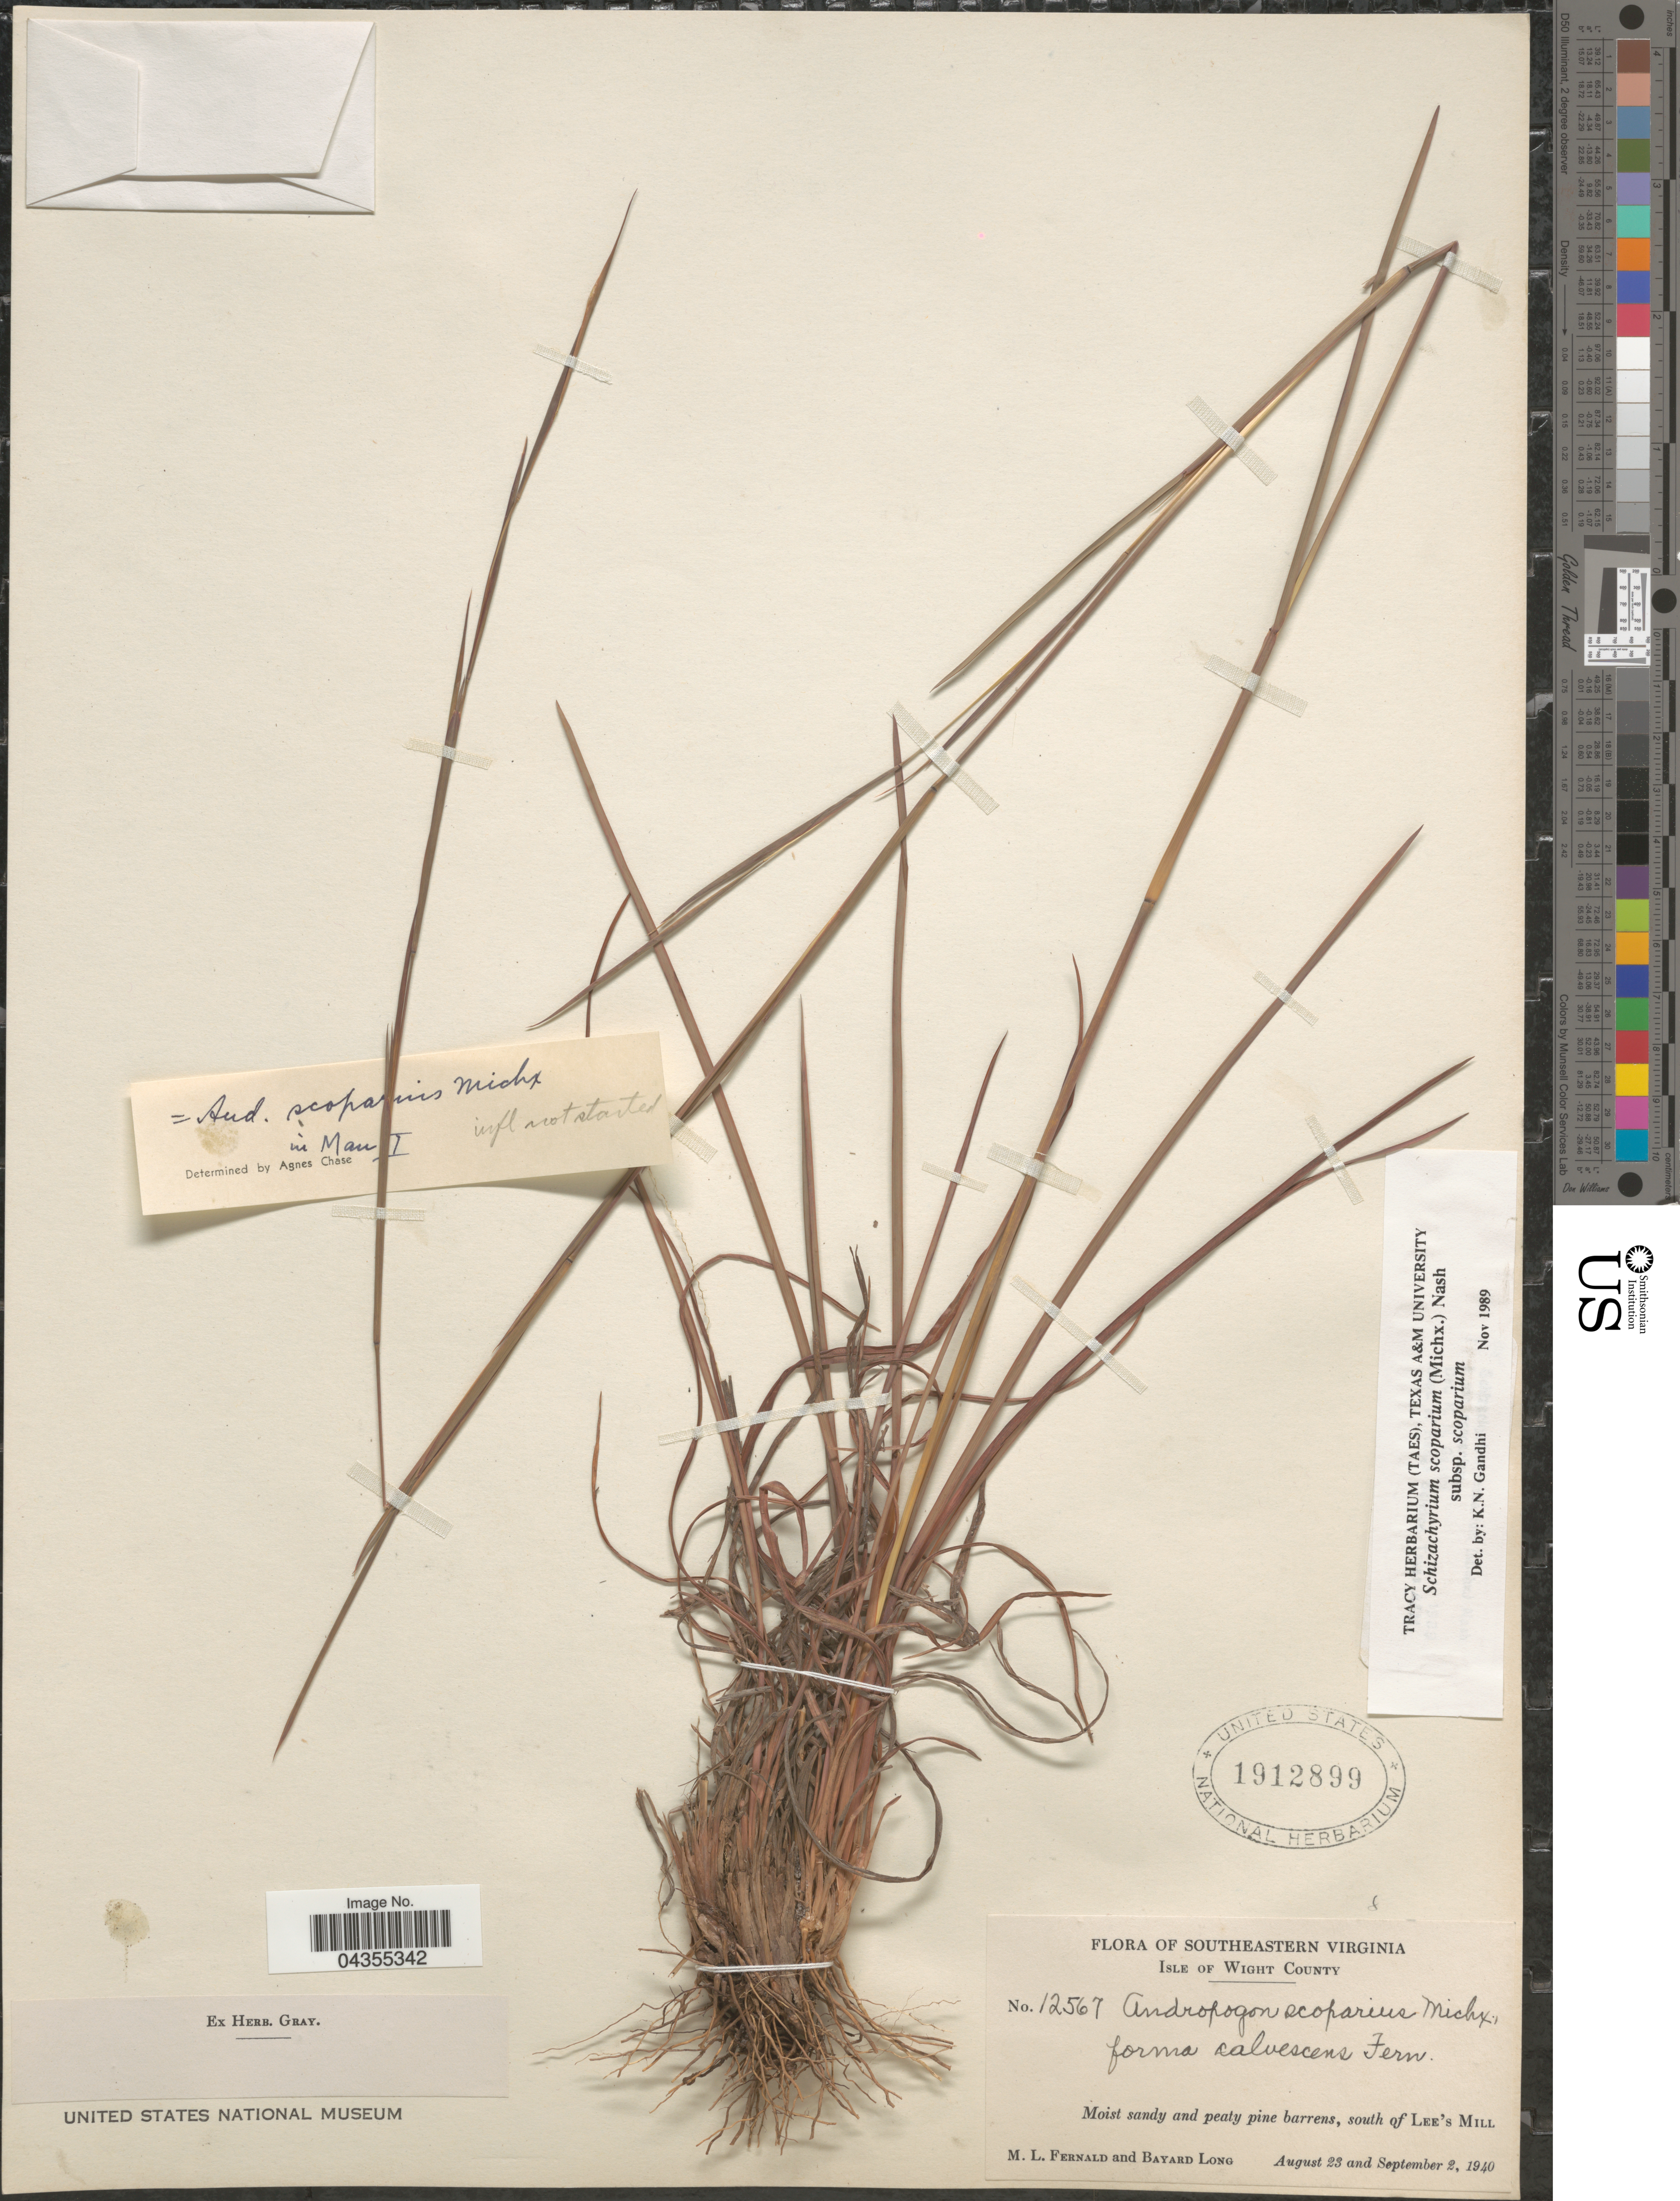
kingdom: Plantae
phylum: Tracheophyta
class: Liliopsida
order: Poales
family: Poaceae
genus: Schizachyrium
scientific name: Schizachyrium scoparium var. scoparium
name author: (Michx.) Nash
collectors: M. L. Fernald & B. Long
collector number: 12567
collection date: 1940-08-23/1940-09-02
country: United States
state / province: Virginia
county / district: Isle of Wight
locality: Southeastern Virginia. Isle of Wight County. South of Lee's Mill.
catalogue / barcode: US 1912899